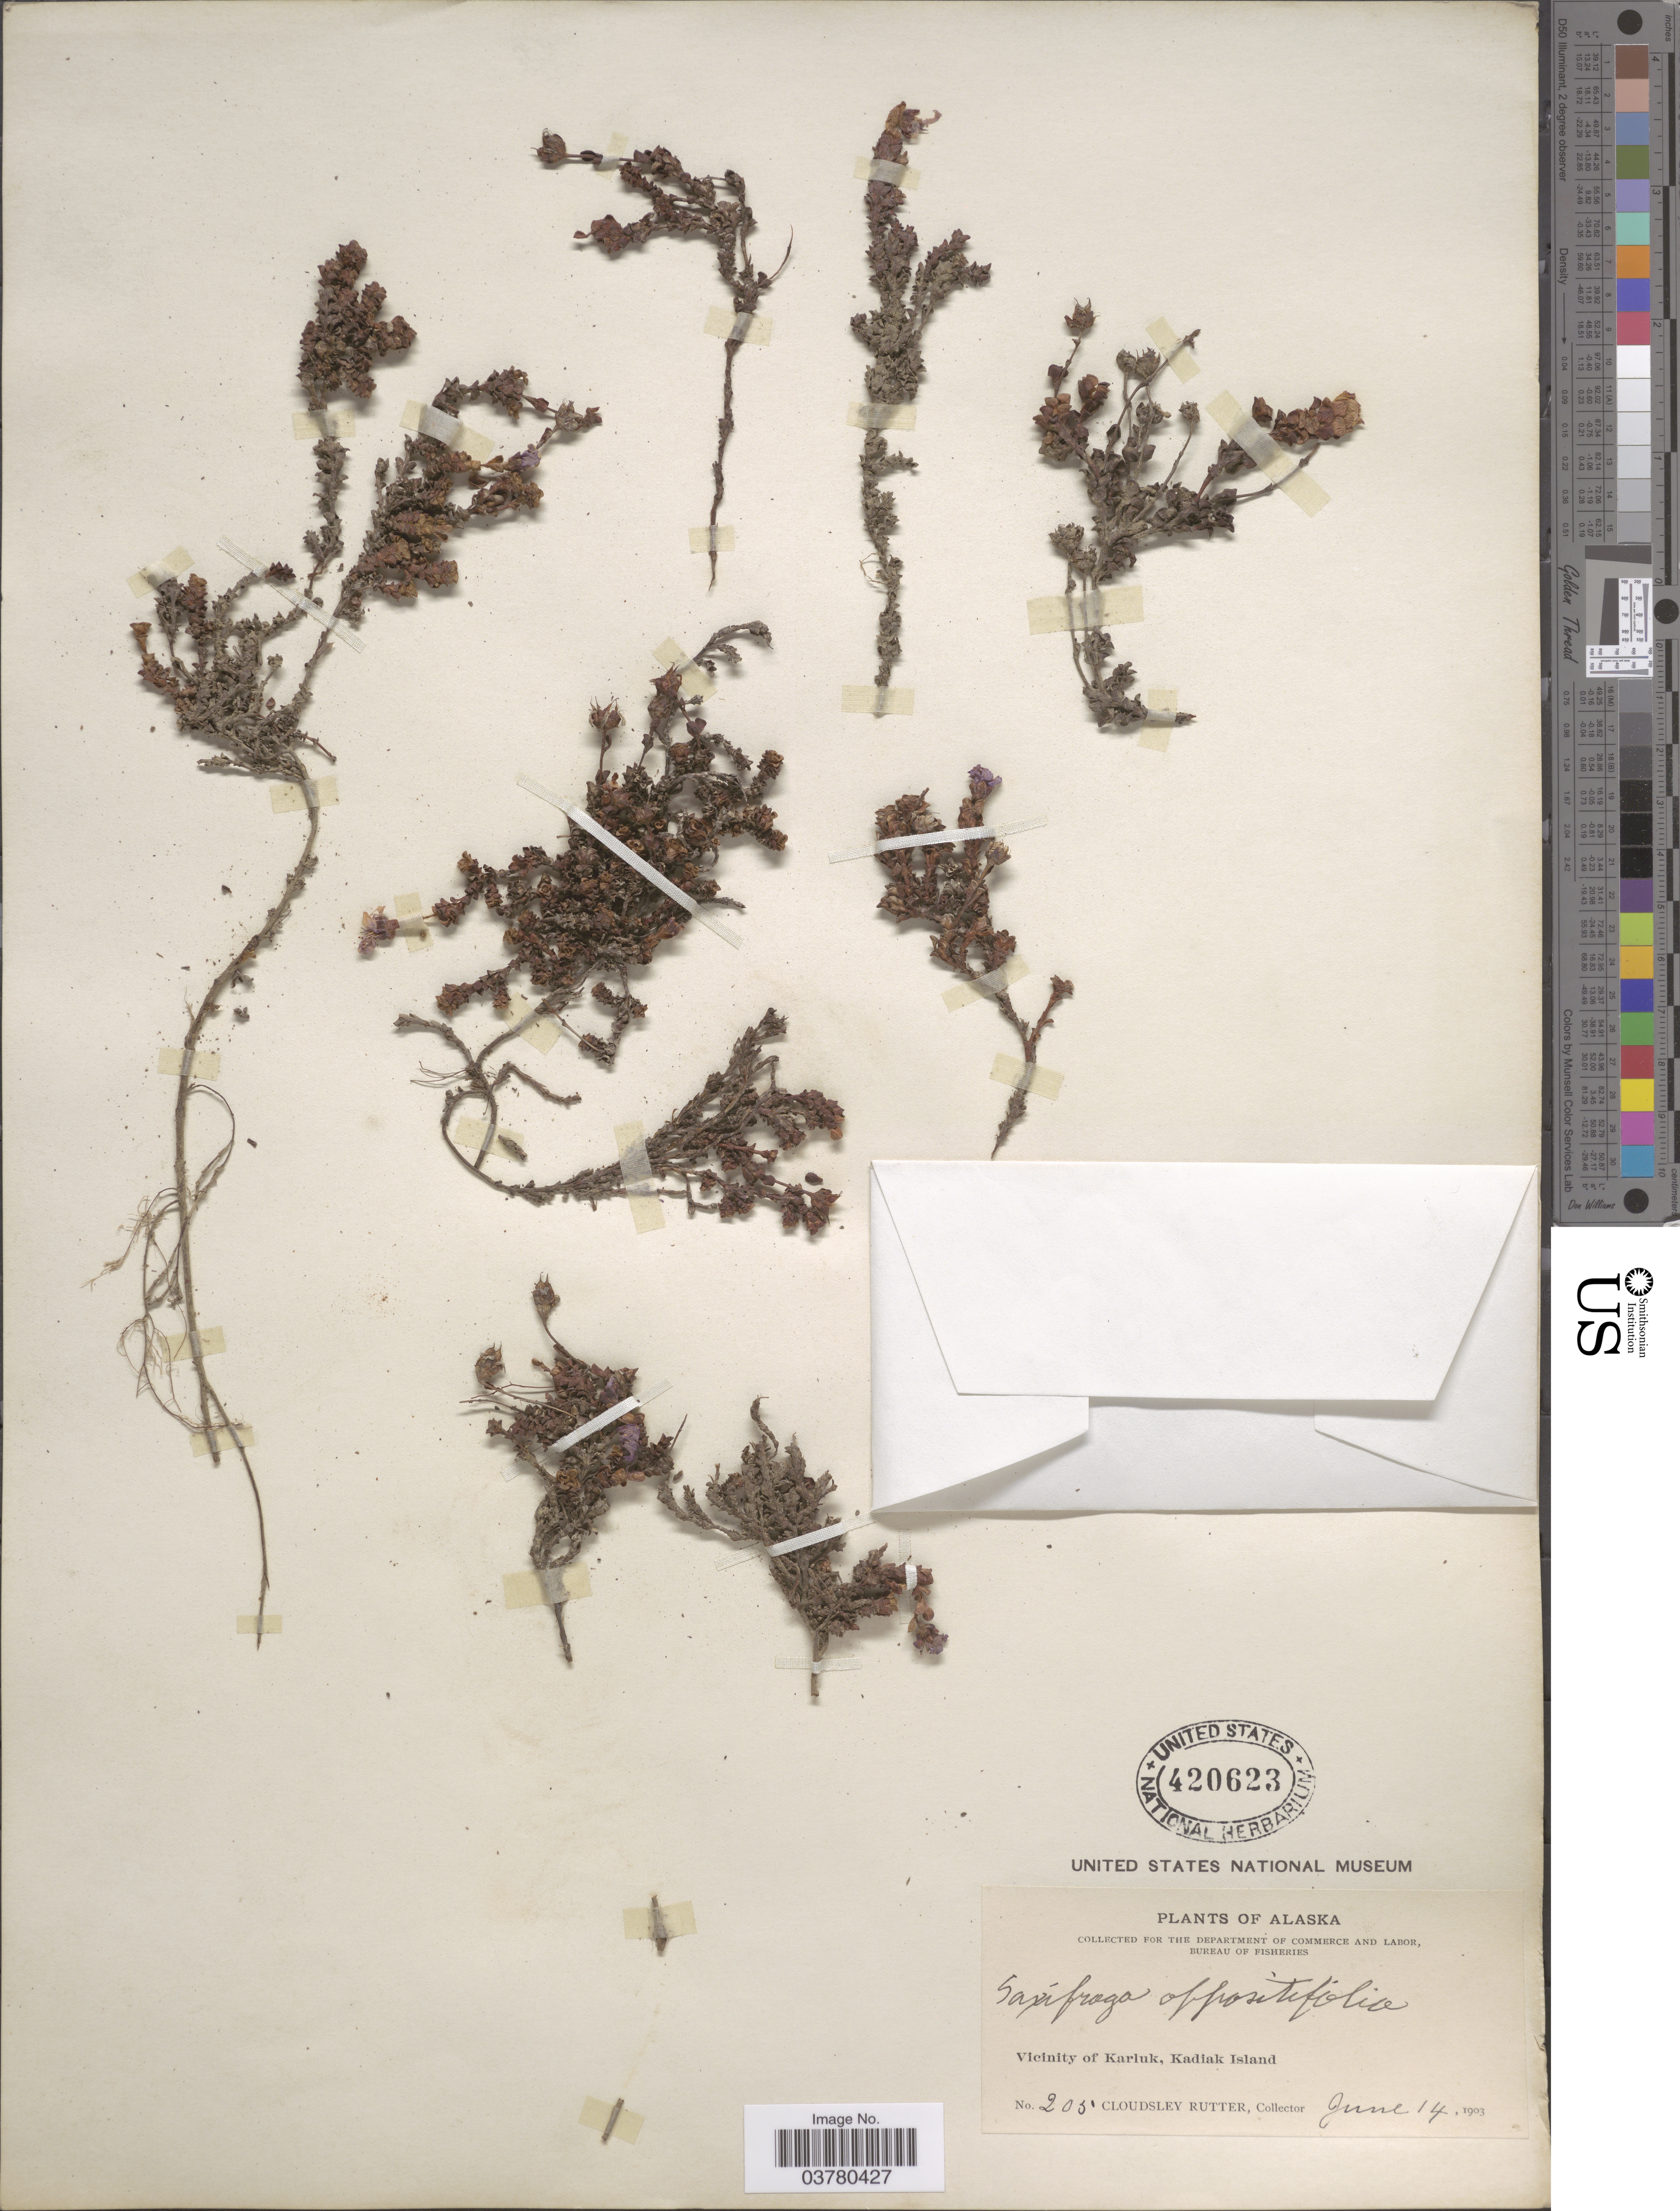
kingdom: Plantae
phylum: Tracheophyta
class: Magnoliopsida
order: Saxifragales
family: Saxifragaceae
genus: Saxifraga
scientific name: Saxifraga oppositifolia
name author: L.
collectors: C. Rutter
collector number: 205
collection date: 1903-06-14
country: United States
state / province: Alaska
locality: Vicinity of Karluk, Kadiak Island.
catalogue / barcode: US 420623